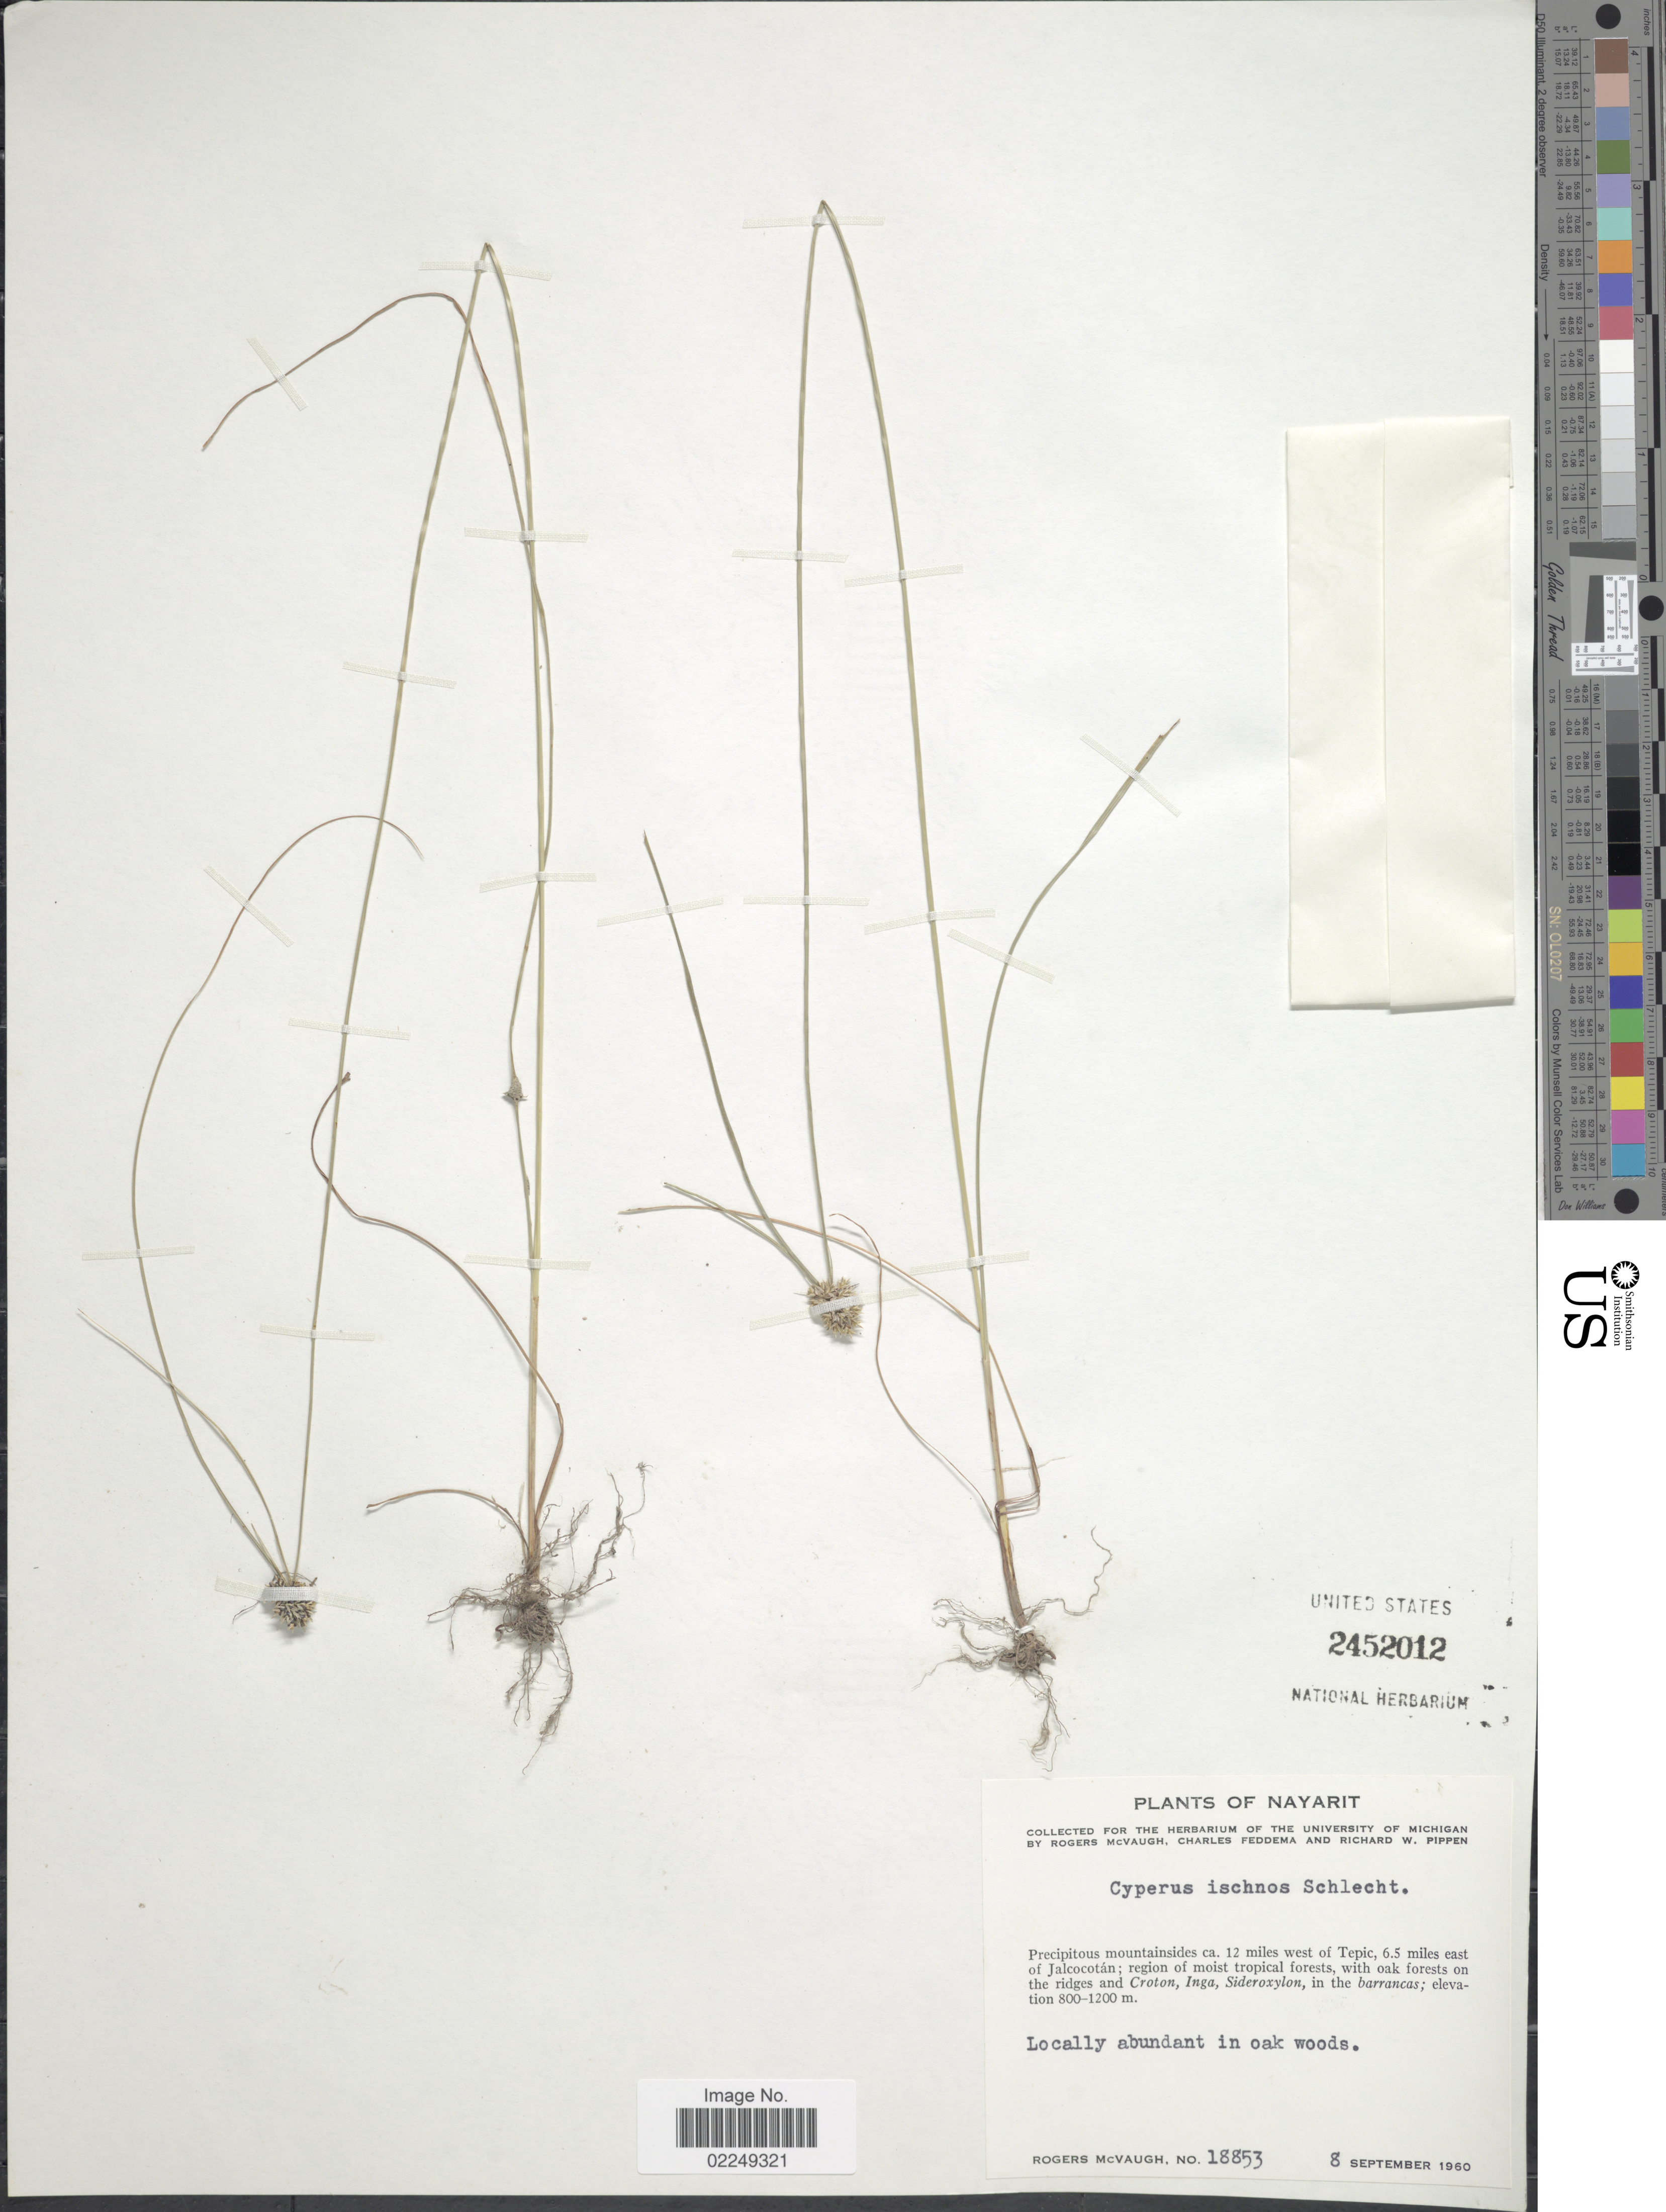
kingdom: Plantae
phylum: Tracheophyta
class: Liliopsida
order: Poales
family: Cyperaceae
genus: Cyperus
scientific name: Cyperus ischnos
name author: Schltdl.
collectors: R. McVaugh, C. Feddema & R. W. Pippen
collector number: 18853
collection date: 1960-09-08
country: Mexico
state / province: Nayarit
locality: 12 miles west of Tepic, 6.5 miles east of Jalcocotlan, region of moist tropical forests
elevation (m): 800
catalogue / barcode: US 2452012